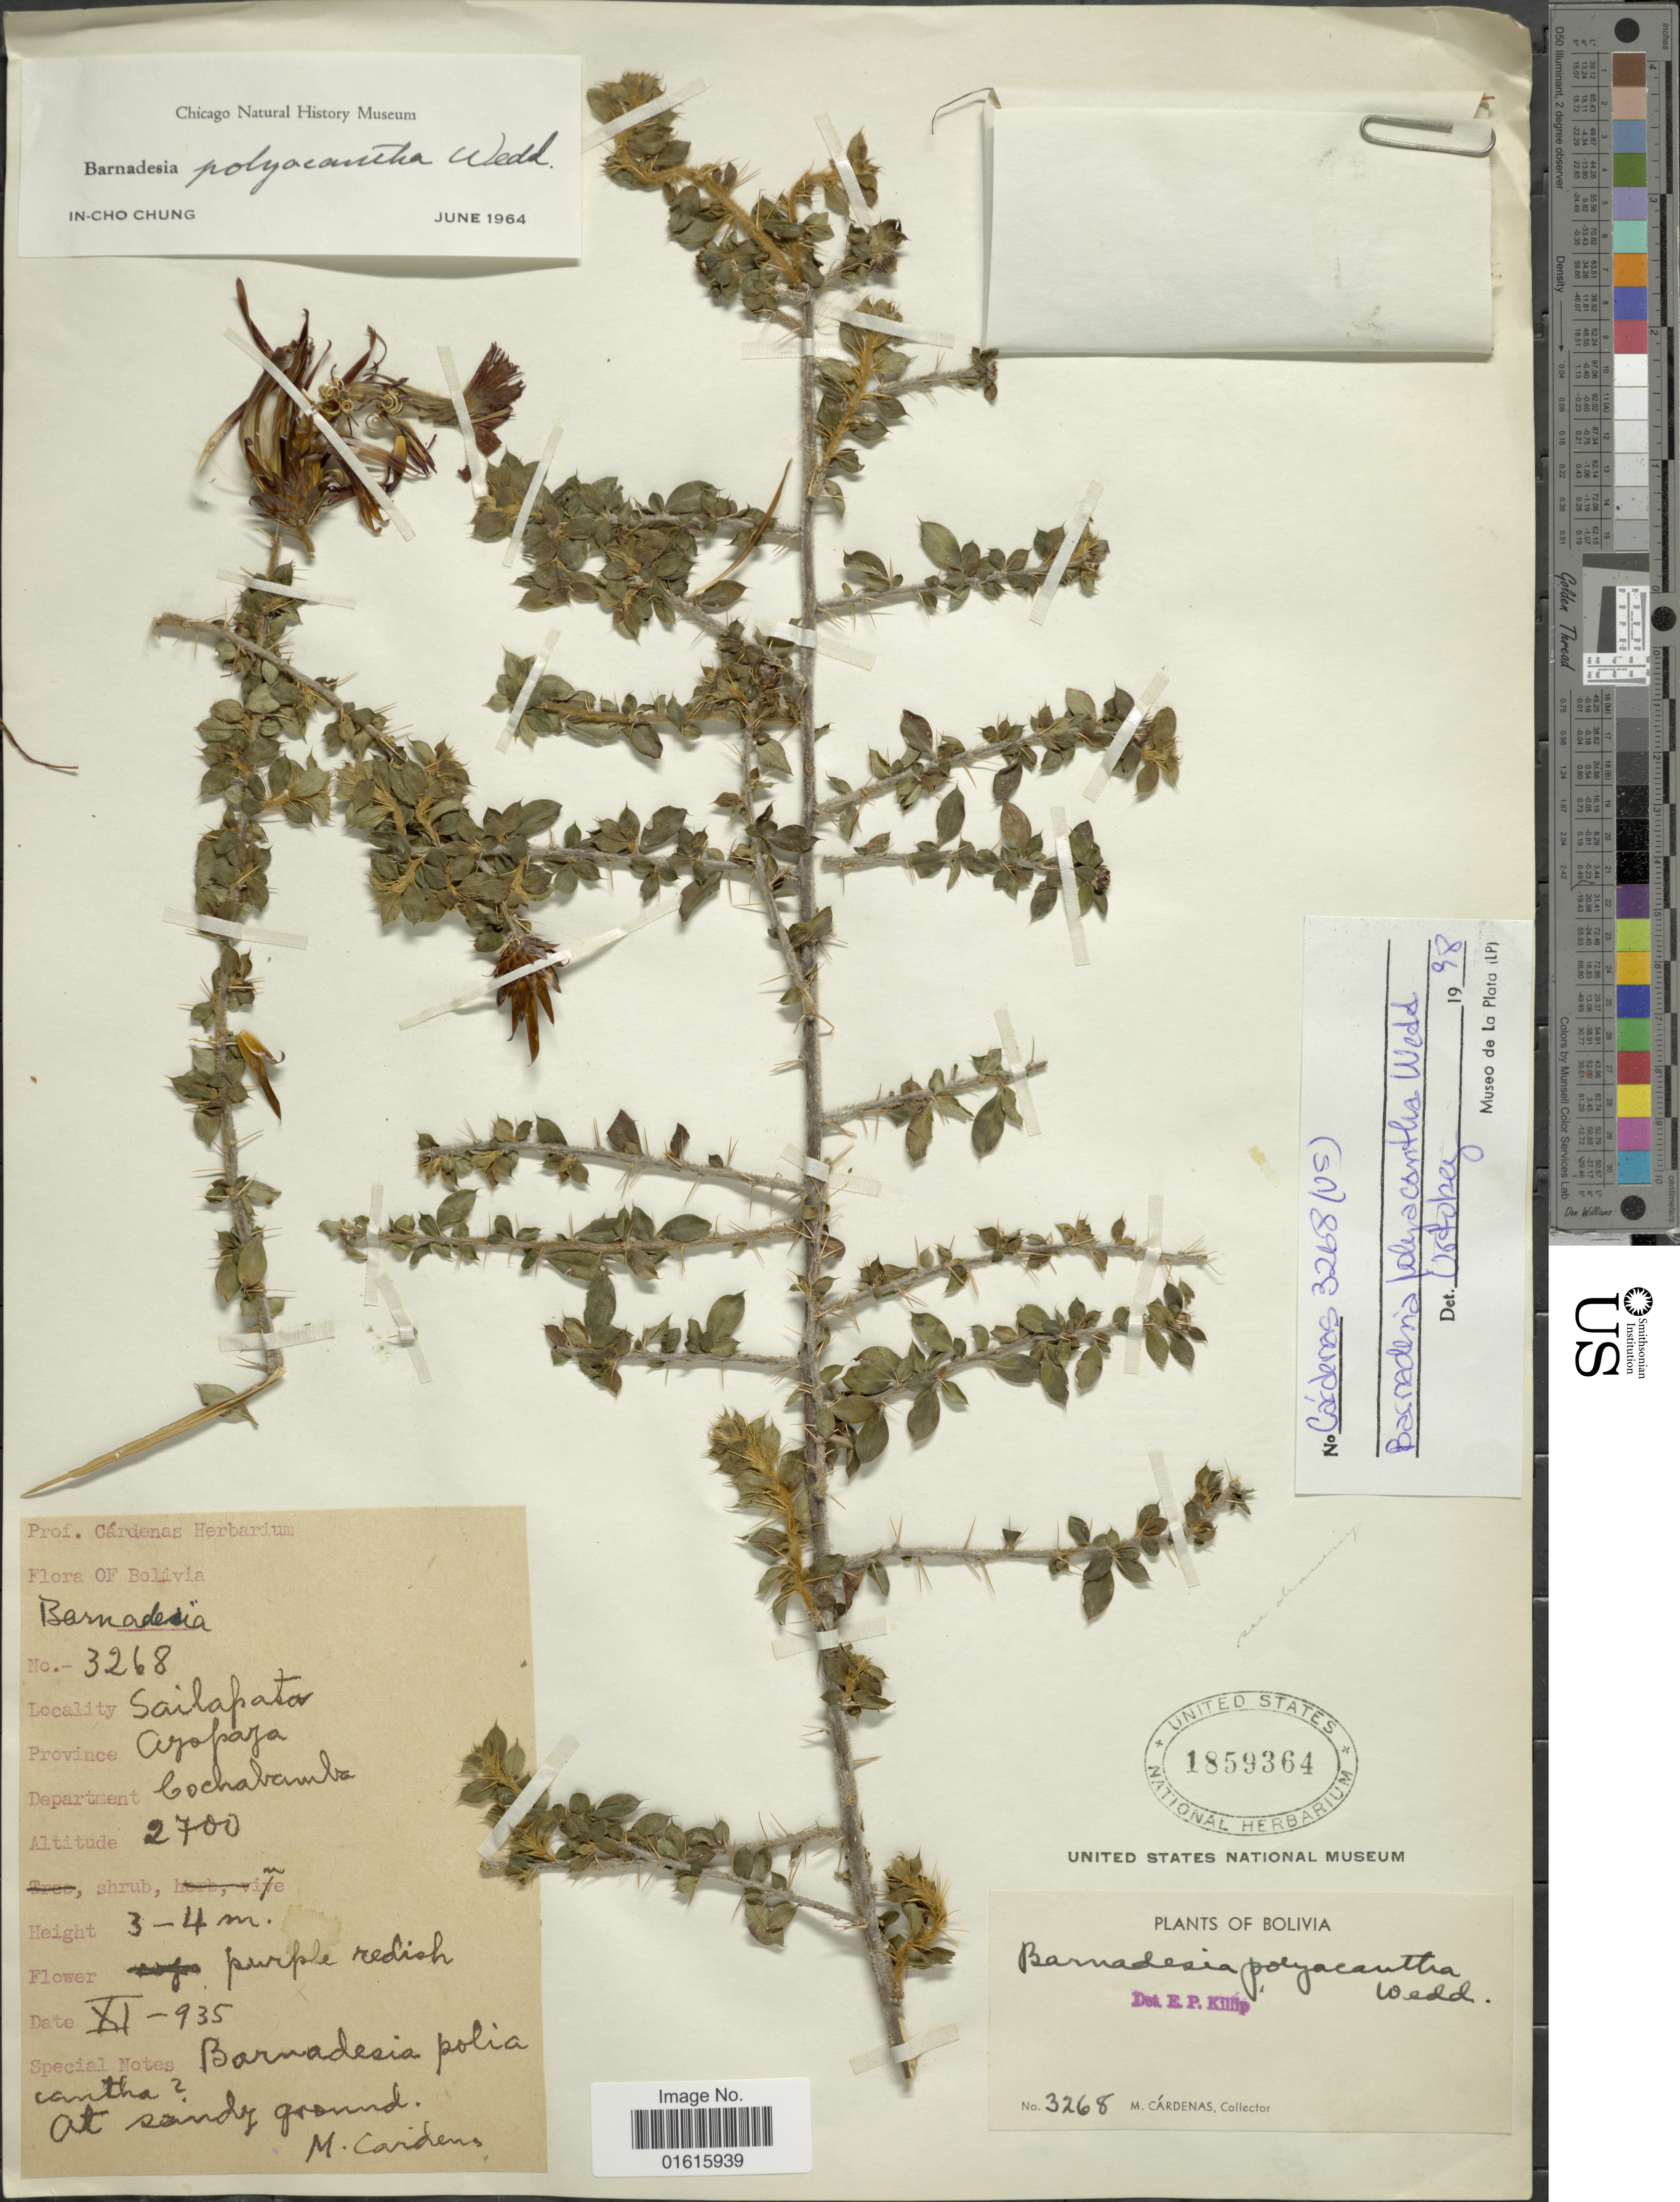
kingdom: Plantae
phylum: Tracheophyta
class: Magnoliopsida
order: Asterales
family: Asteraceae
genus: Barnadesia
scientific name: Barnadesia polyacantha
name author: Wedd.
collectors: M. Cárdenas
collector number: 3268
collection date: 1935-11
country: Bolivia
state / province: Cochabamba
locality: Sailapata, Province Azopaza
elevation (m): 2700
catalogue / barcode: US 1859364